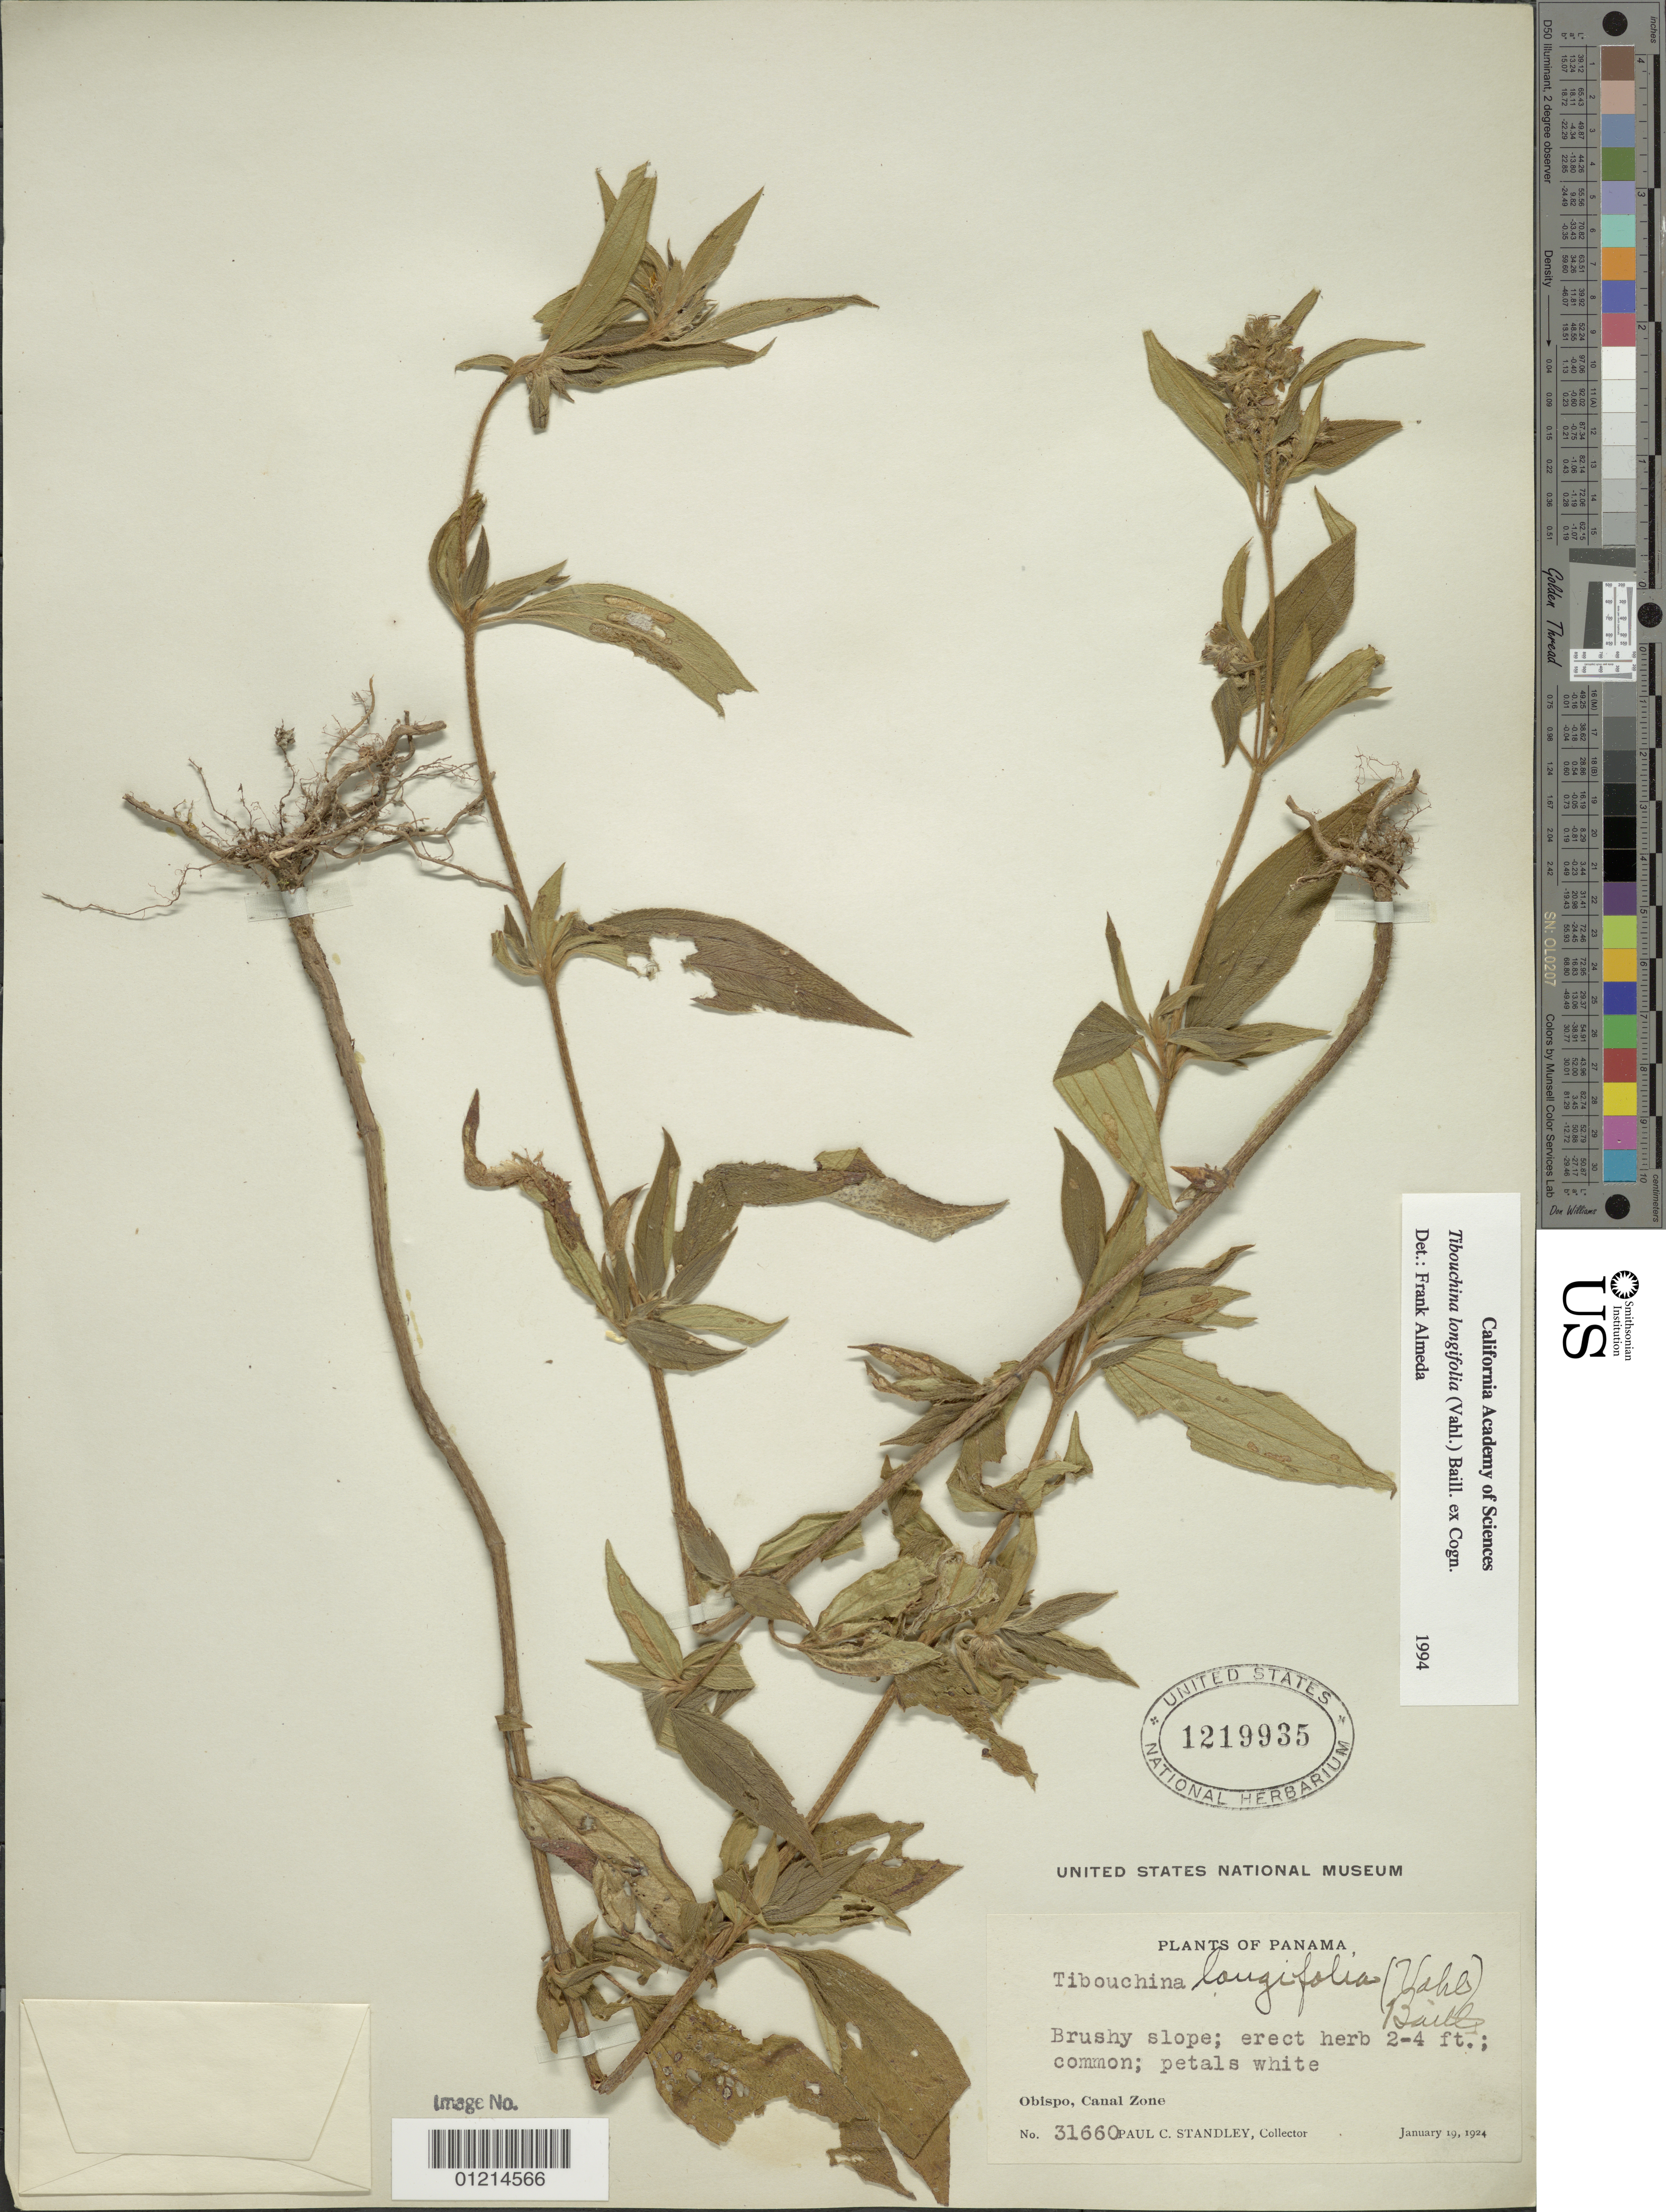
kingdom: Plantae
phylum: Tracheophyta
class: Magnoliopsida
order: Myrtales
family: Melastomataceae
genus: Chaetogastra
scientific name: Chaetogastra longifolia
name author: (Vahl) DC.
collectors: P. C. Standley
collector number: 31660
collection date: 1924-01-19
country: Panama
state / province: Colón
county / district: Canal Zone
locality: Obispo.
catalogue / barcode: US 1219935